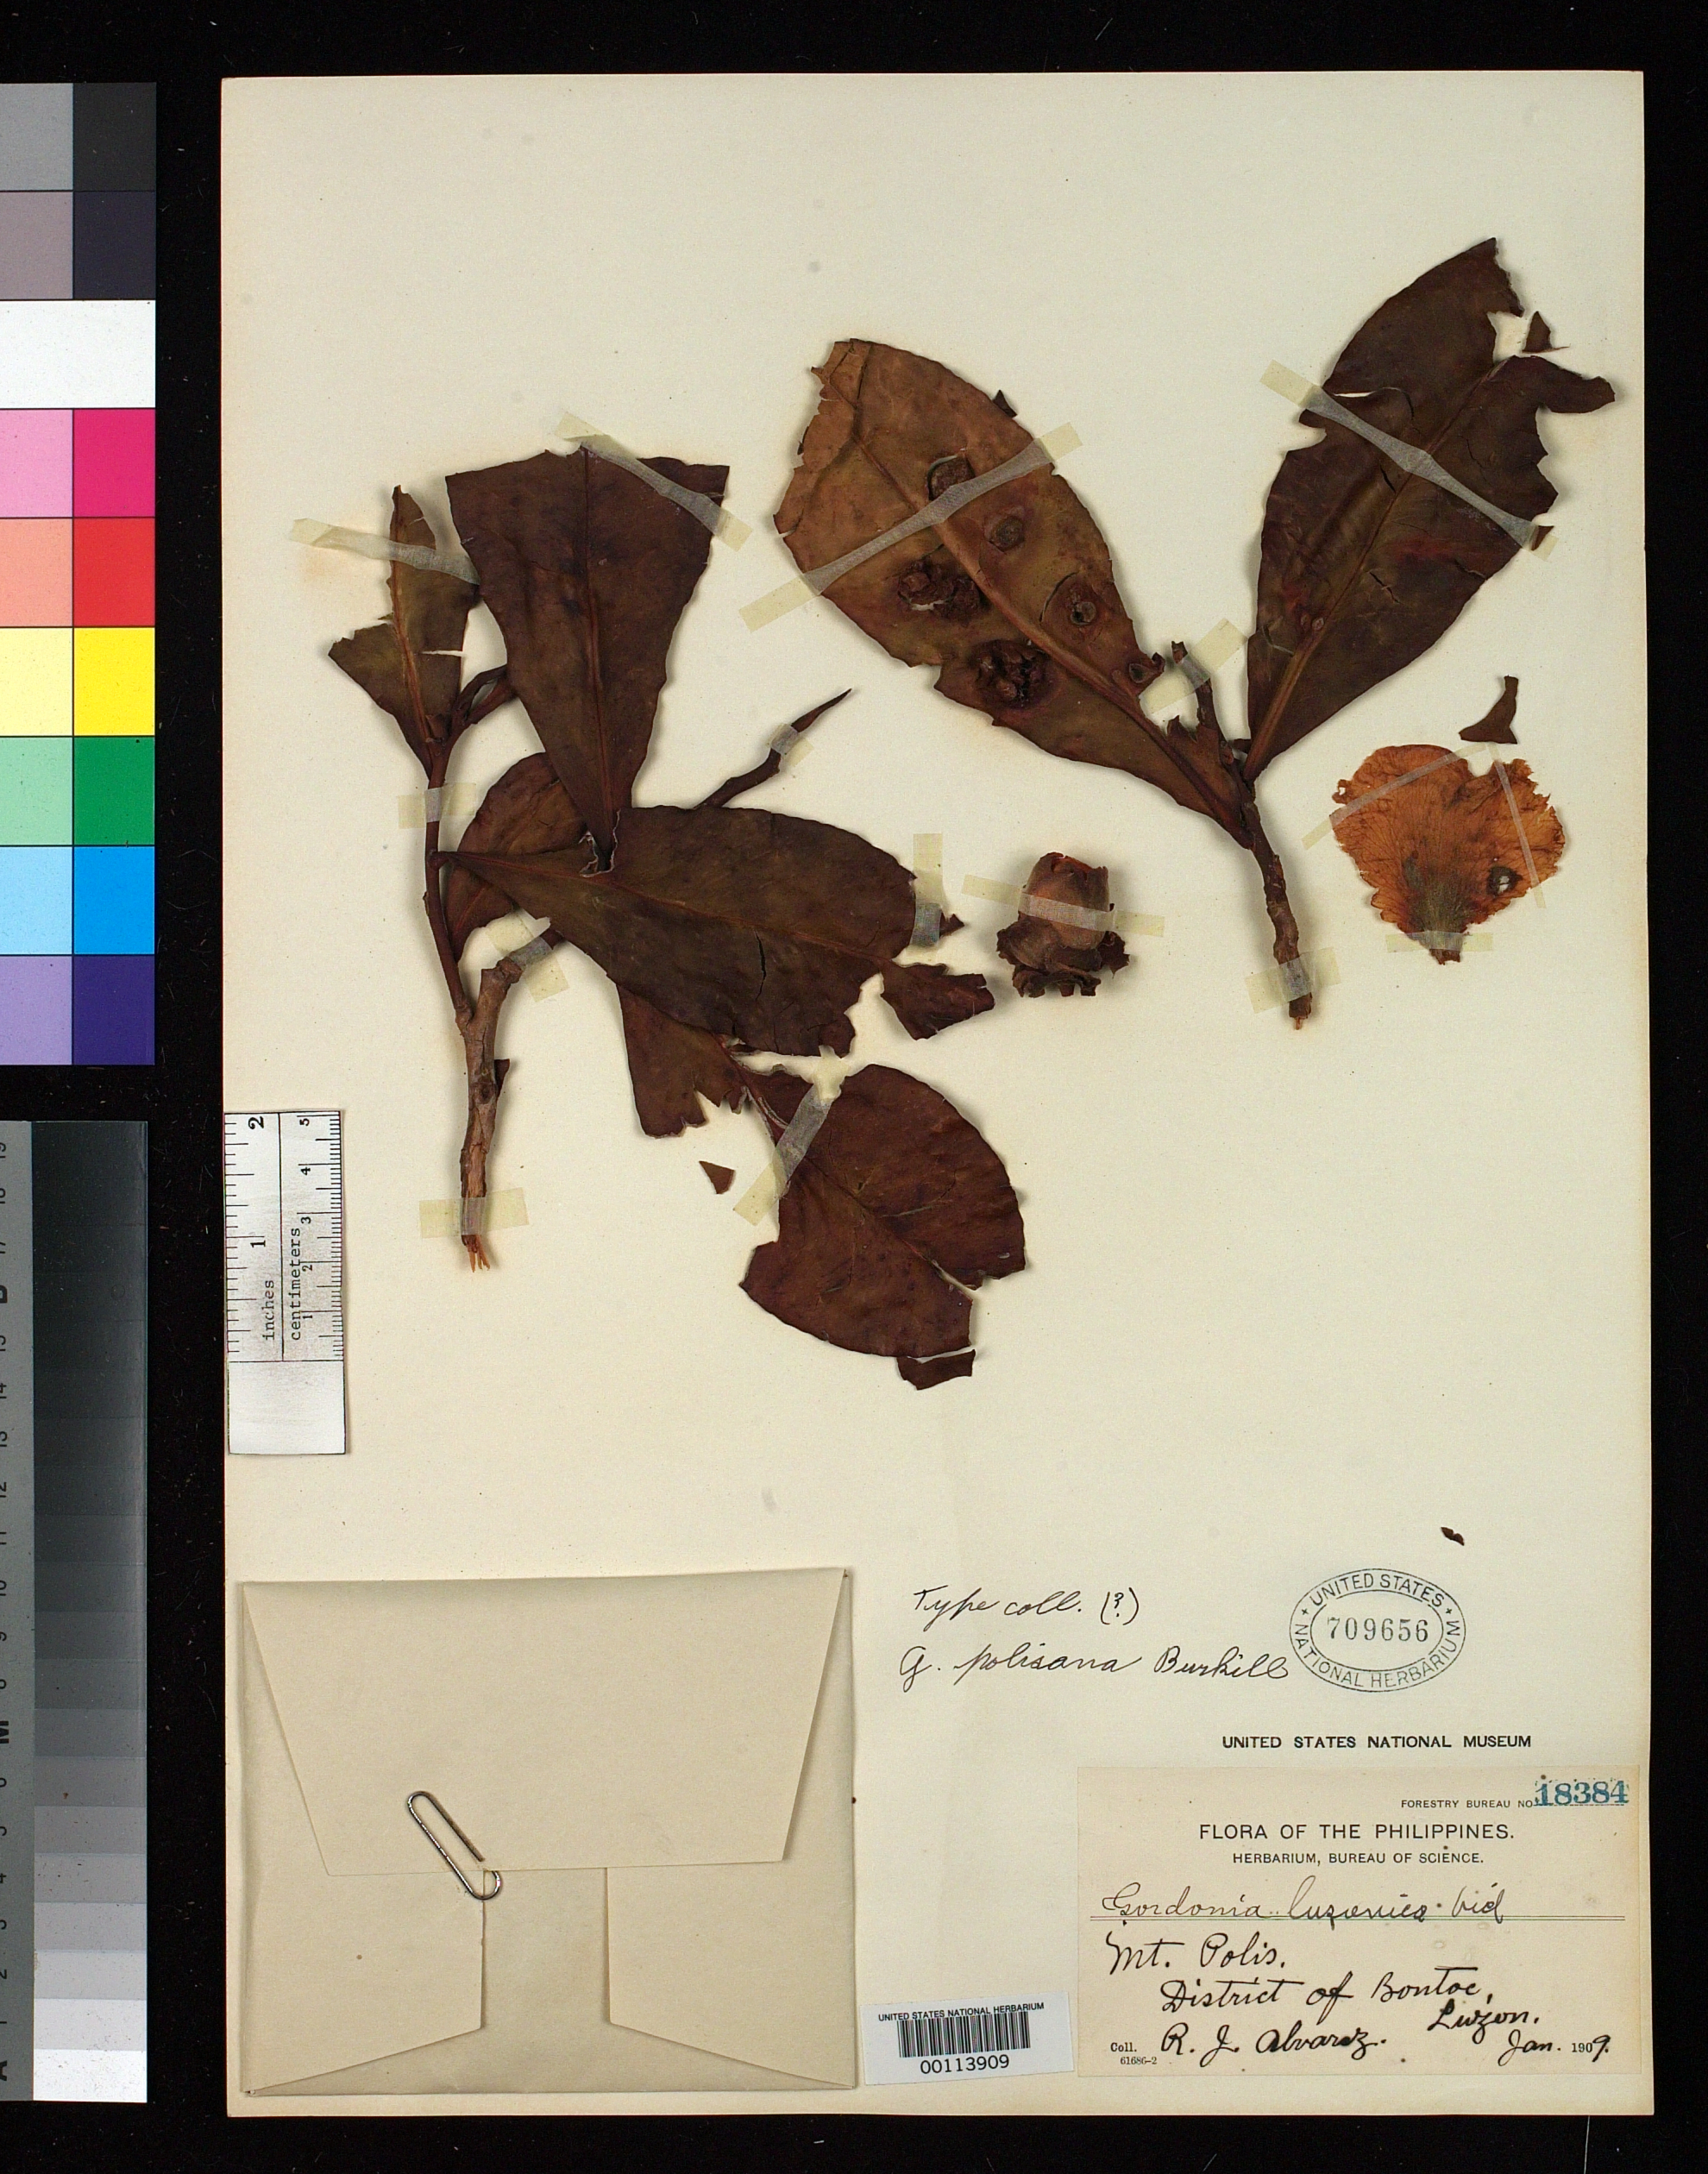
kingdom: Plantae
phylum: Tracheophyta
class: Magnoliopsida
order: Ericales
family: Theaceae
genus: Gordonia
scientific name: Gordonia polisana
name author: Burkill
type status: Possible Isotype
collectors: R. Alvarez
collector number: Bur. Sci. 18384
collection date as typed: Jan 1909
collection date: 1909-01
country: Philippines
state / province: Cordillera (Administrative Region)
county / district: Ifugao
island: Luzon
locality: Mt. Polis.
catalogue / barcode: US 709656